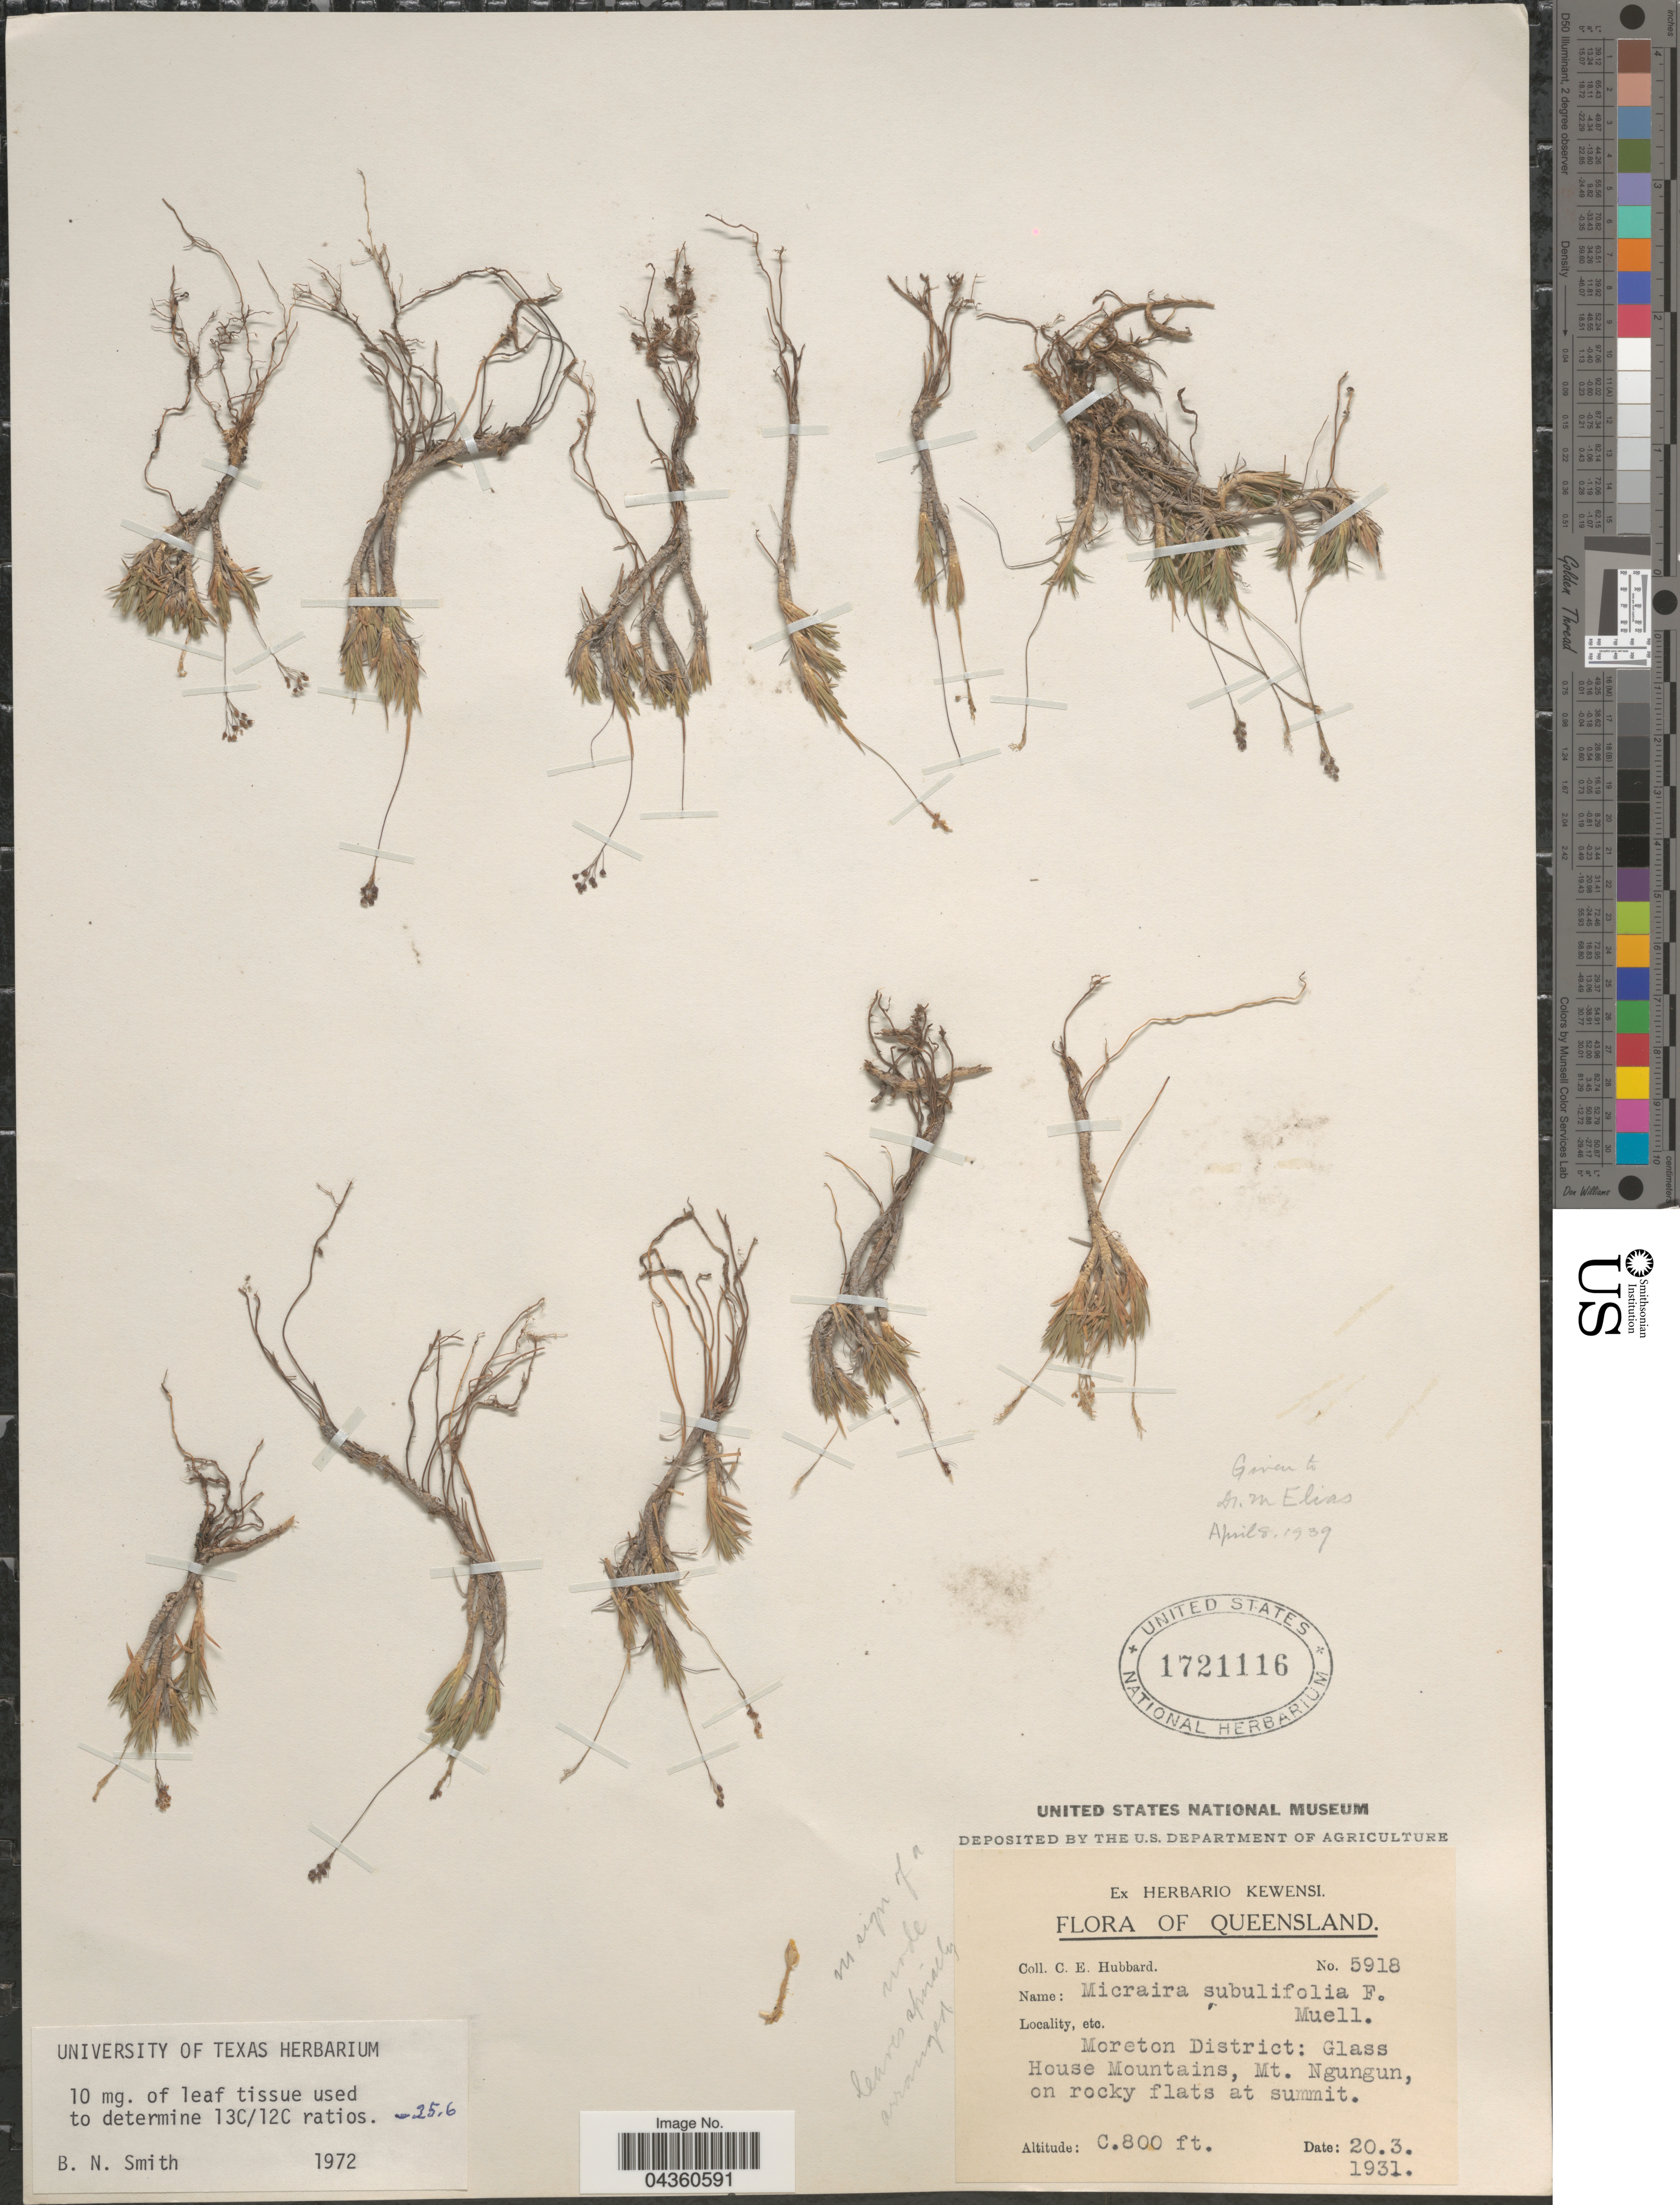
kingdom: Plantae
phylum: Tracheophyta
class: Liliopsida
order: Poales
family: Poaceae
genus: Micraira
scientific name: Micraira subulifolia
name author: F. Muell.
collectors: C. E. Hubbard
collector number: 5918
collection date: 1931-03-20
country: Australia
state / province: Queensland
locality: Moreton District: Glass House Mountains, Mt. Ngungun, on rocky flats at summit.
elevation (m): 244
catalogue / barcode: US 1721116